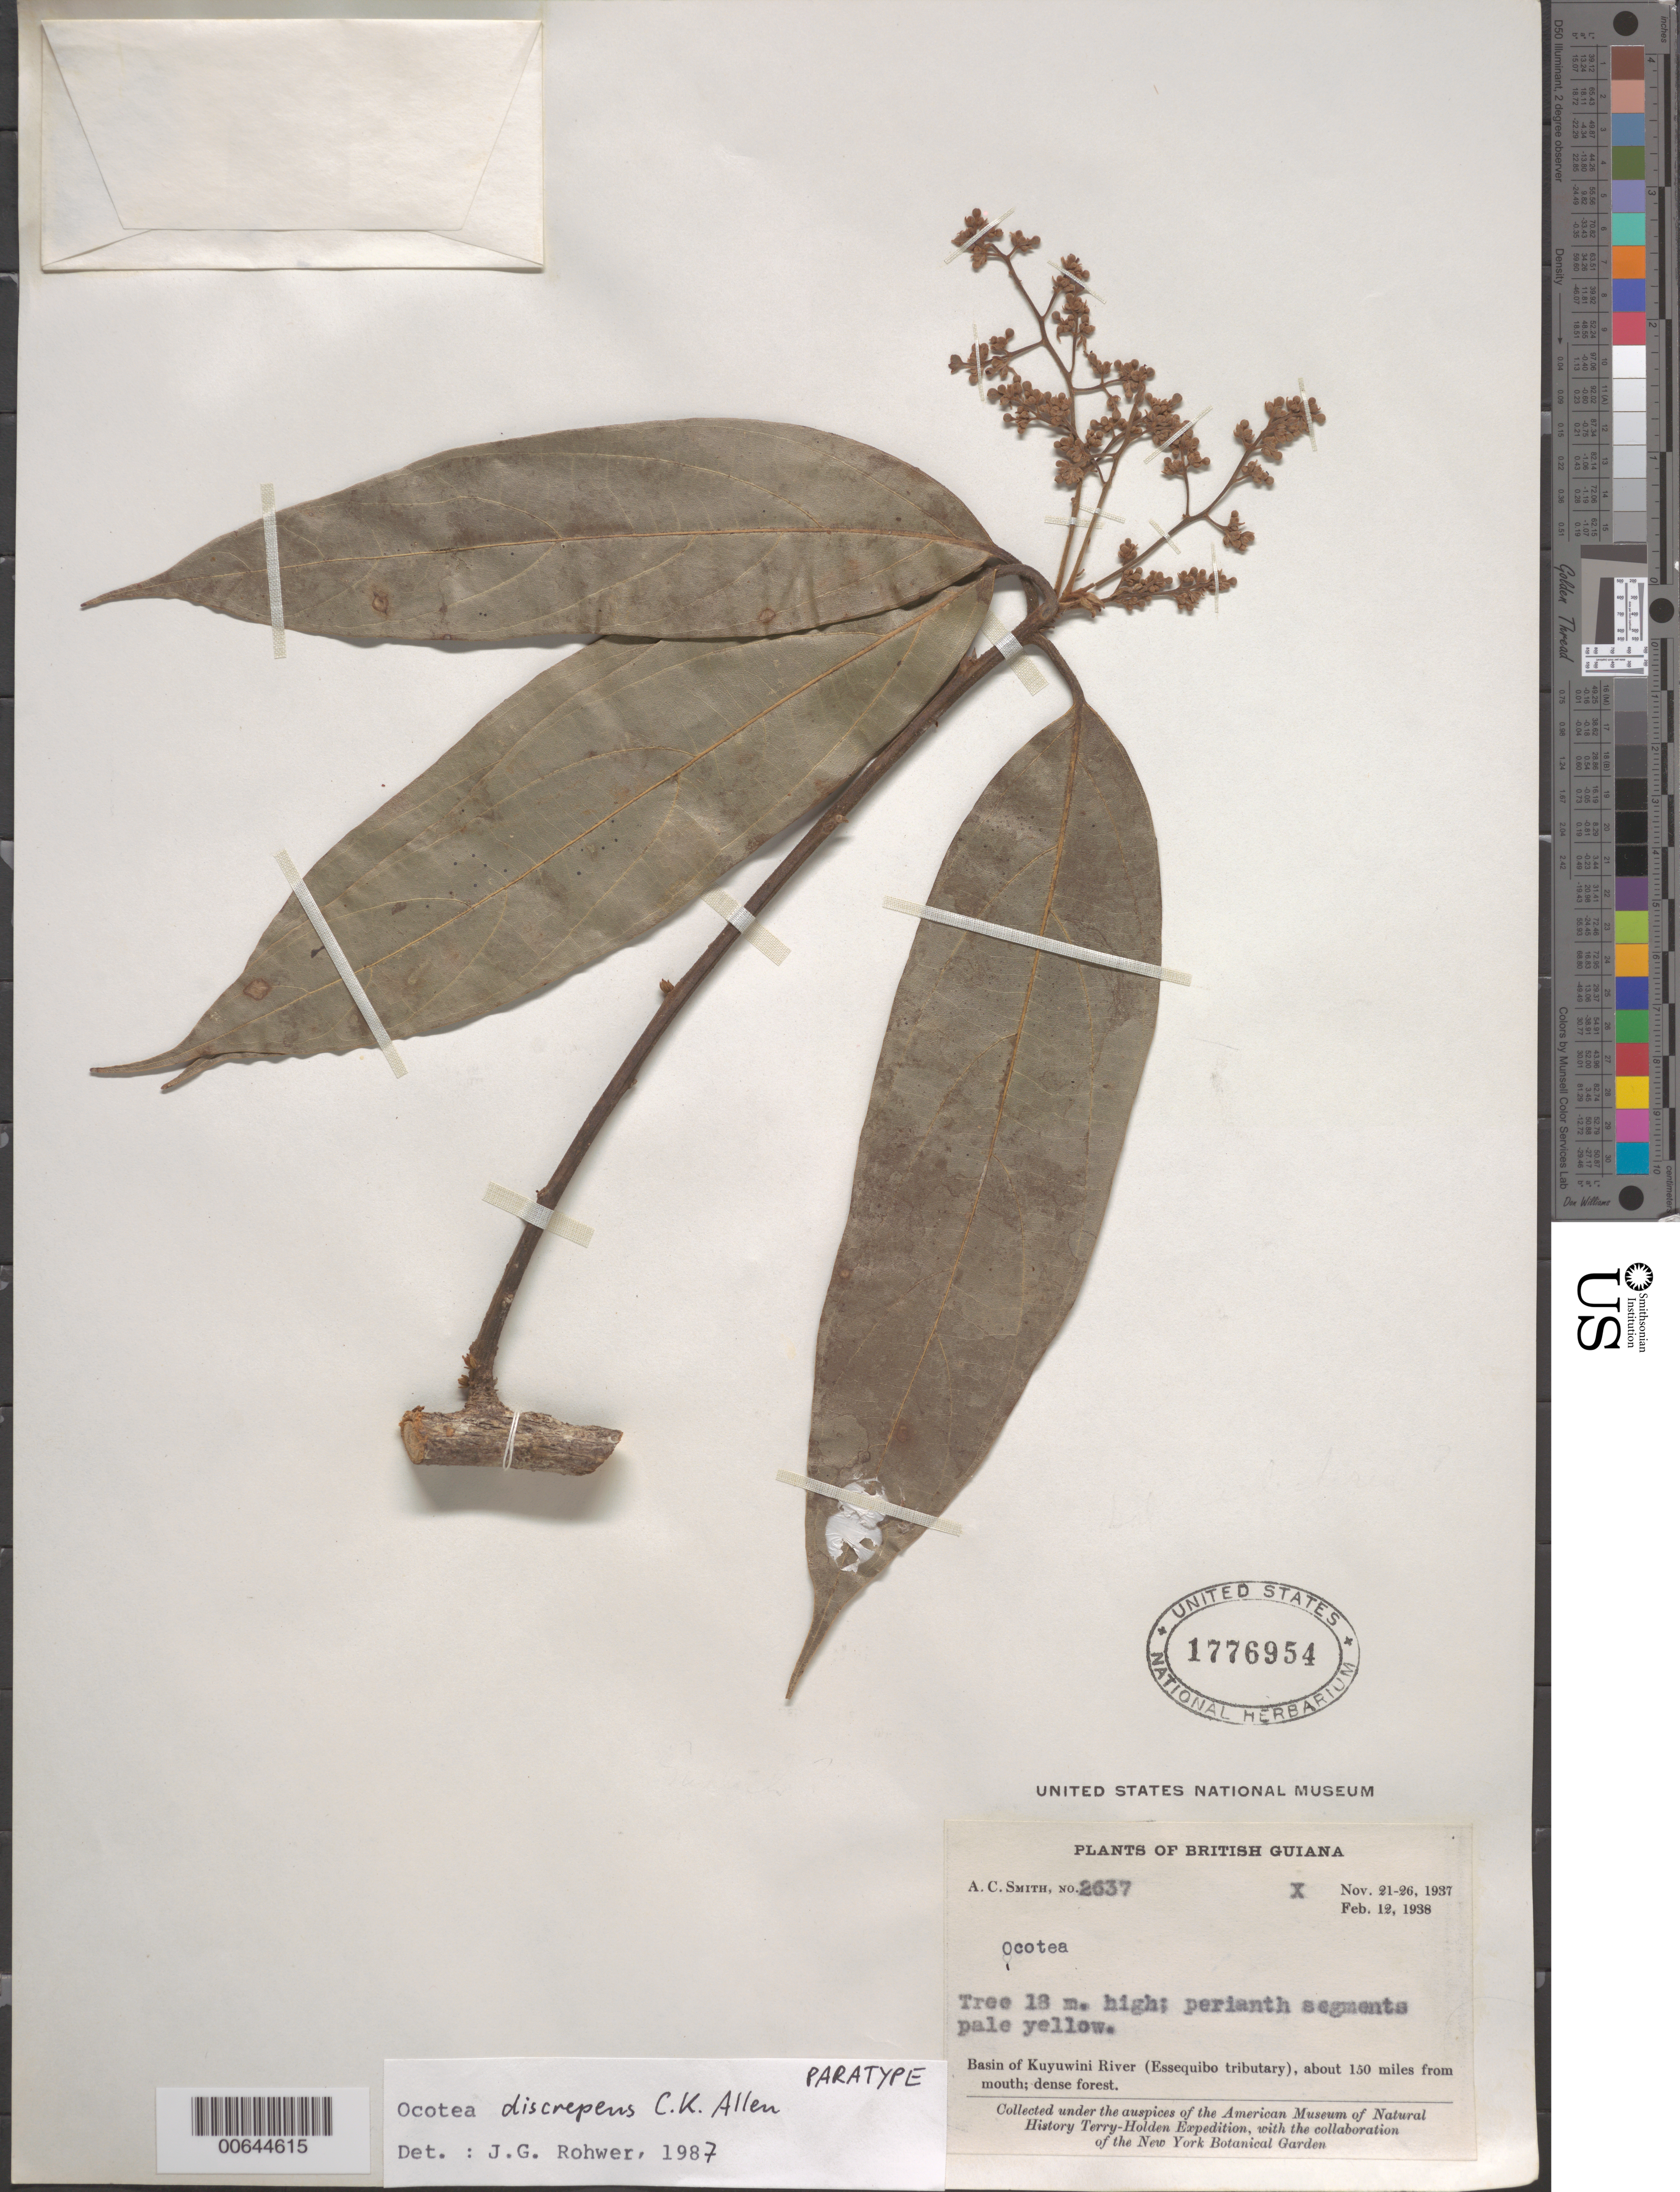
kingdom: Plantae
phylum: Tracheophyta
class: Magnoliopsida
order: Laurales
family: Lauraceae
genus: Ocotea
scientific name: Ocotea discrepens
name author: C.K. Allen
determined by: Allen, C. K.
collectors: A. C. Smith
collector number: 2637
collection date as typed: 21-Nov-37 to 26-Nov-37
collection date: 1937-11-21/1937-11-26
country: Guyana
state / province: U. Takutu-U. Essequibo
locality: Kuyuwini River Basin (Essequibo River tributary), about 150 mi. from mouth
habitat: Dense forest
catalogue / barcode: US 1776954